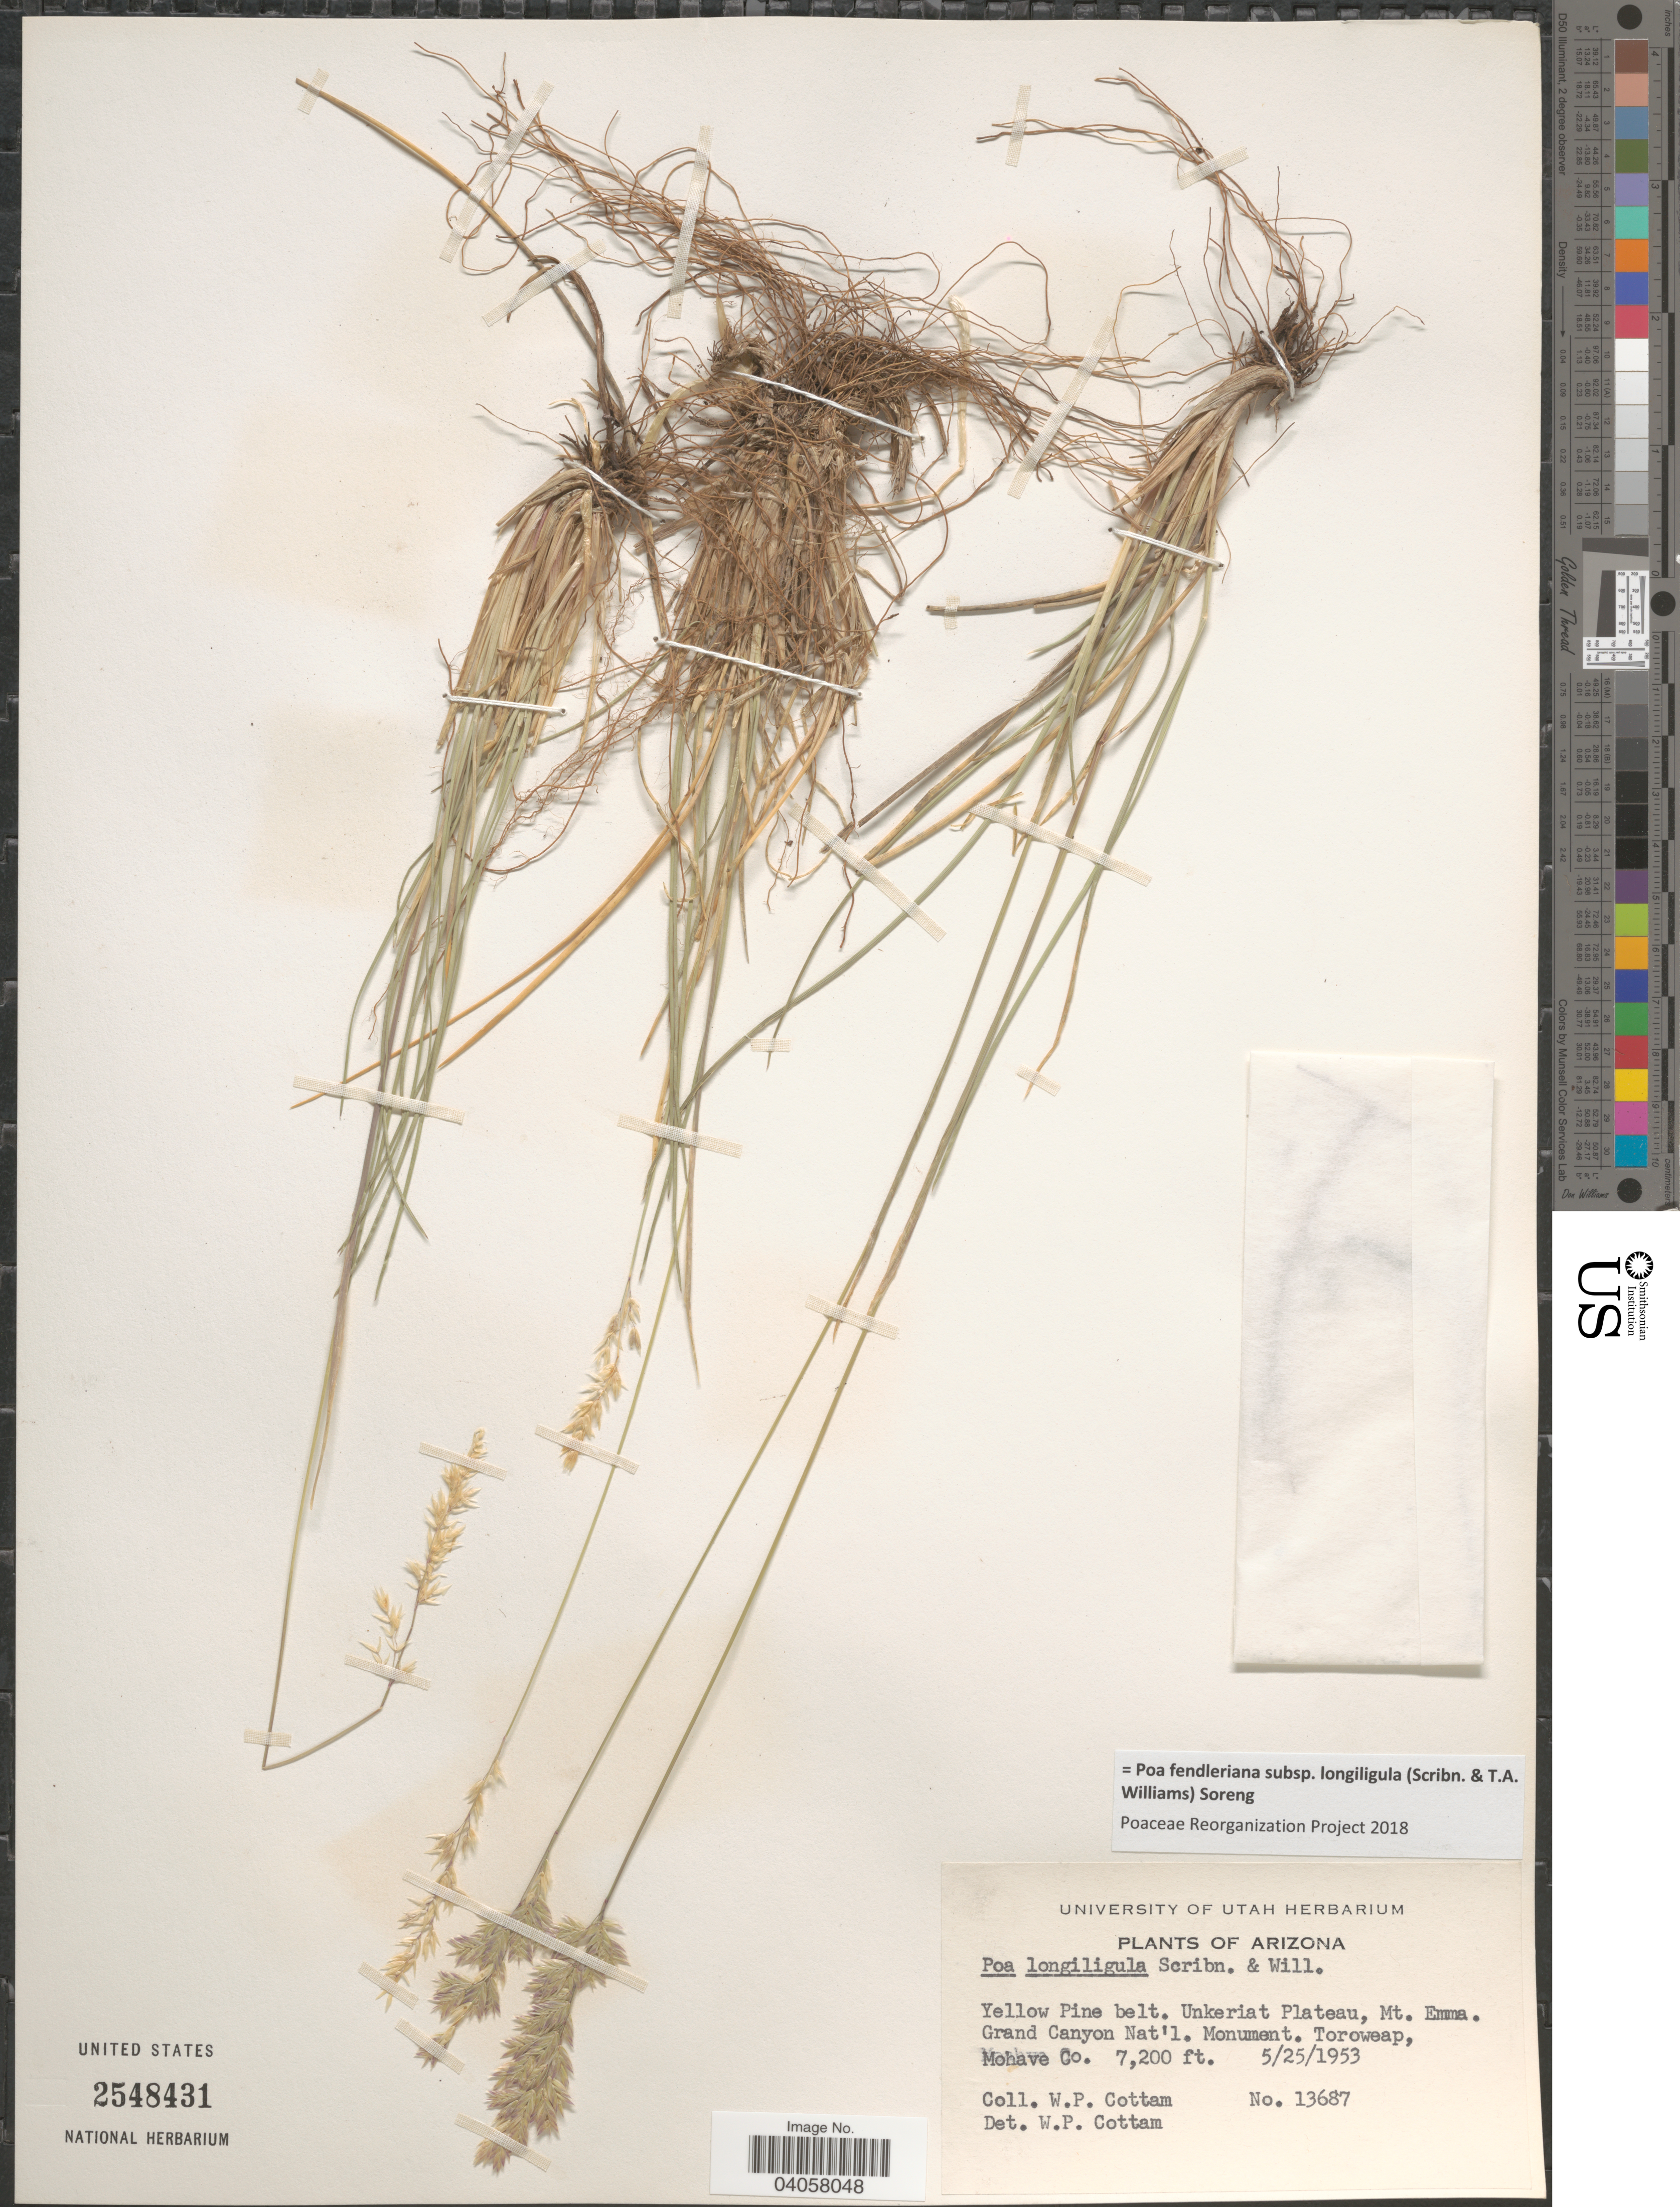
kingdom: Plantae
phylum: Tracheophyta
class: Liliopsida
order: Poales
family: Poaceae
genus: Poa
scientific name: Poa fendleriana subsp. longiligula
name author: (Scribn. & T.A. Williams) Soreng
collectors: W. Cottam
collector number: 13687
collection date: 1953-05-25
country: United States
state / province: Arizona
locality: Yellow Pine belt. Unkeriat Plateau, Mt. Emma. Grand Canyon Nat'l Monument. Toroweap, Mohave Co.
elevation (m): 2195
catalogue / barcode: US 2548431